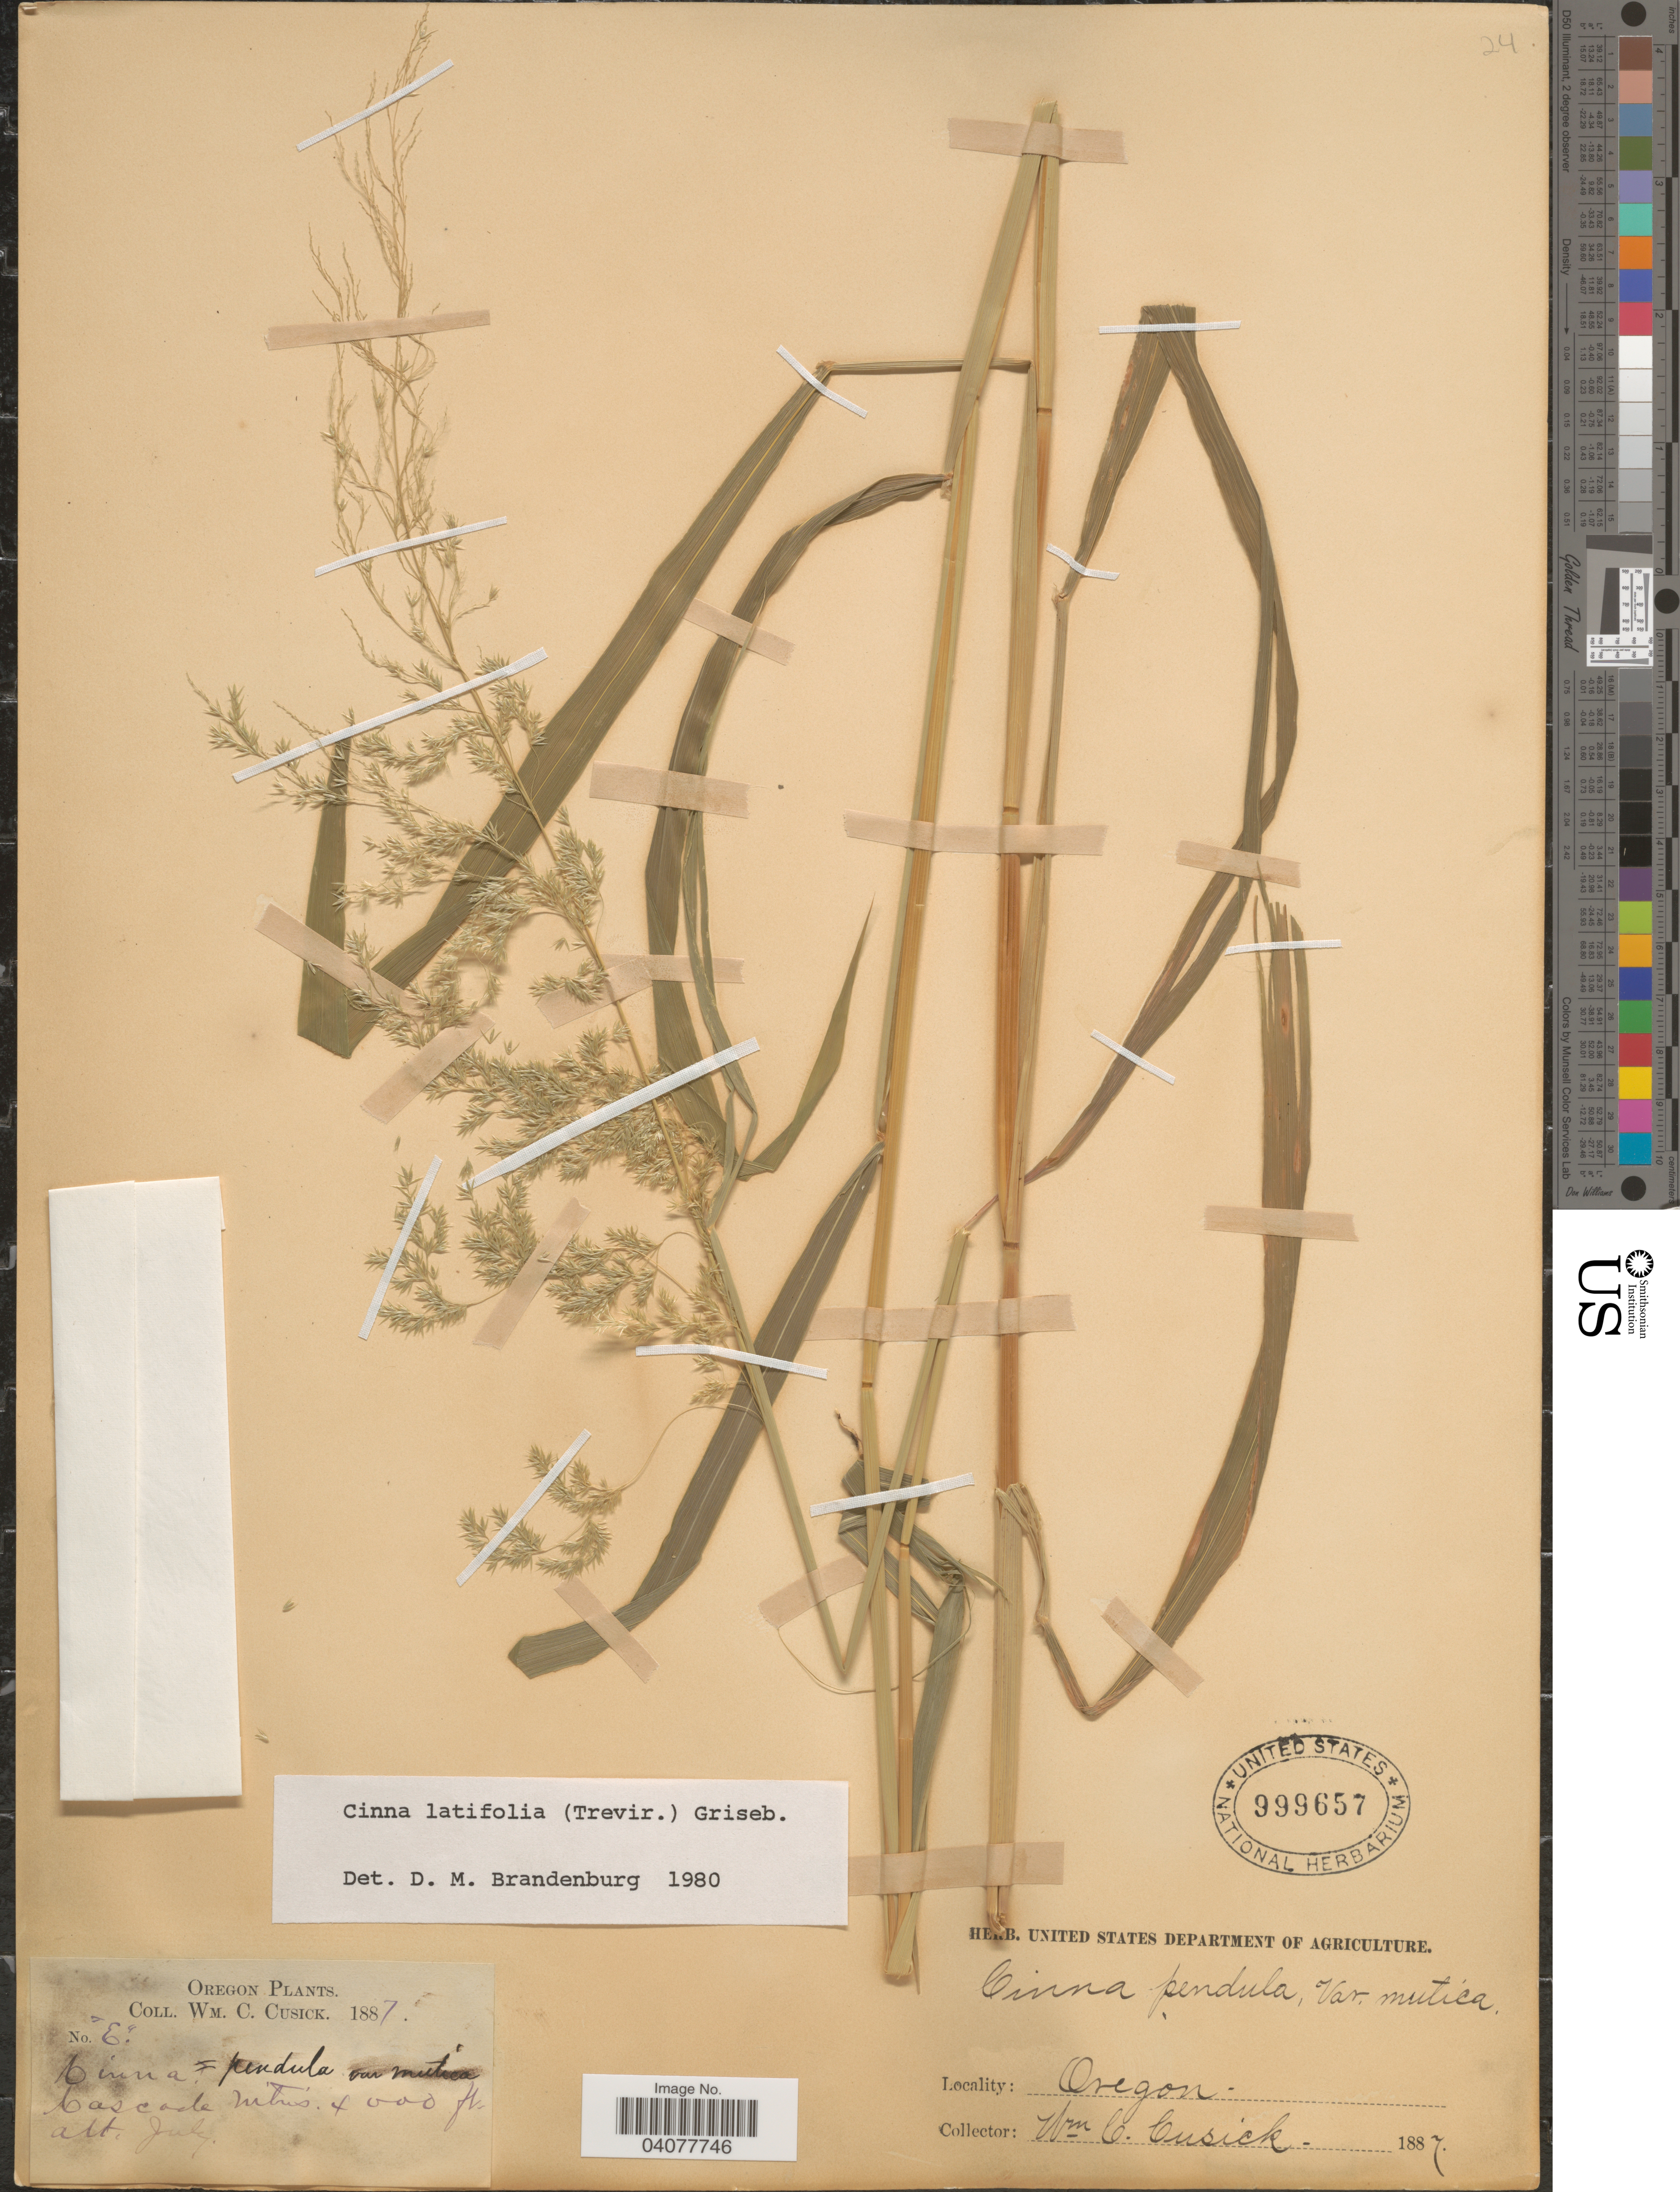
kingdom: Plantae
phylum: Tracheophyta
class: Liliopsida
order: Poales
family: Poaceae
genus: Cinna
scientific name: Cinna latifolia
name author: (Trevir. ex Goeppert) Griseb.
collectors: W. C. Cusick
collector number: E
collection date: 1887-07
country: United States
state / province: Oregon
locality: Cascade Mtns.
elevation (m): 1219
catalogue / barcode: US 999657